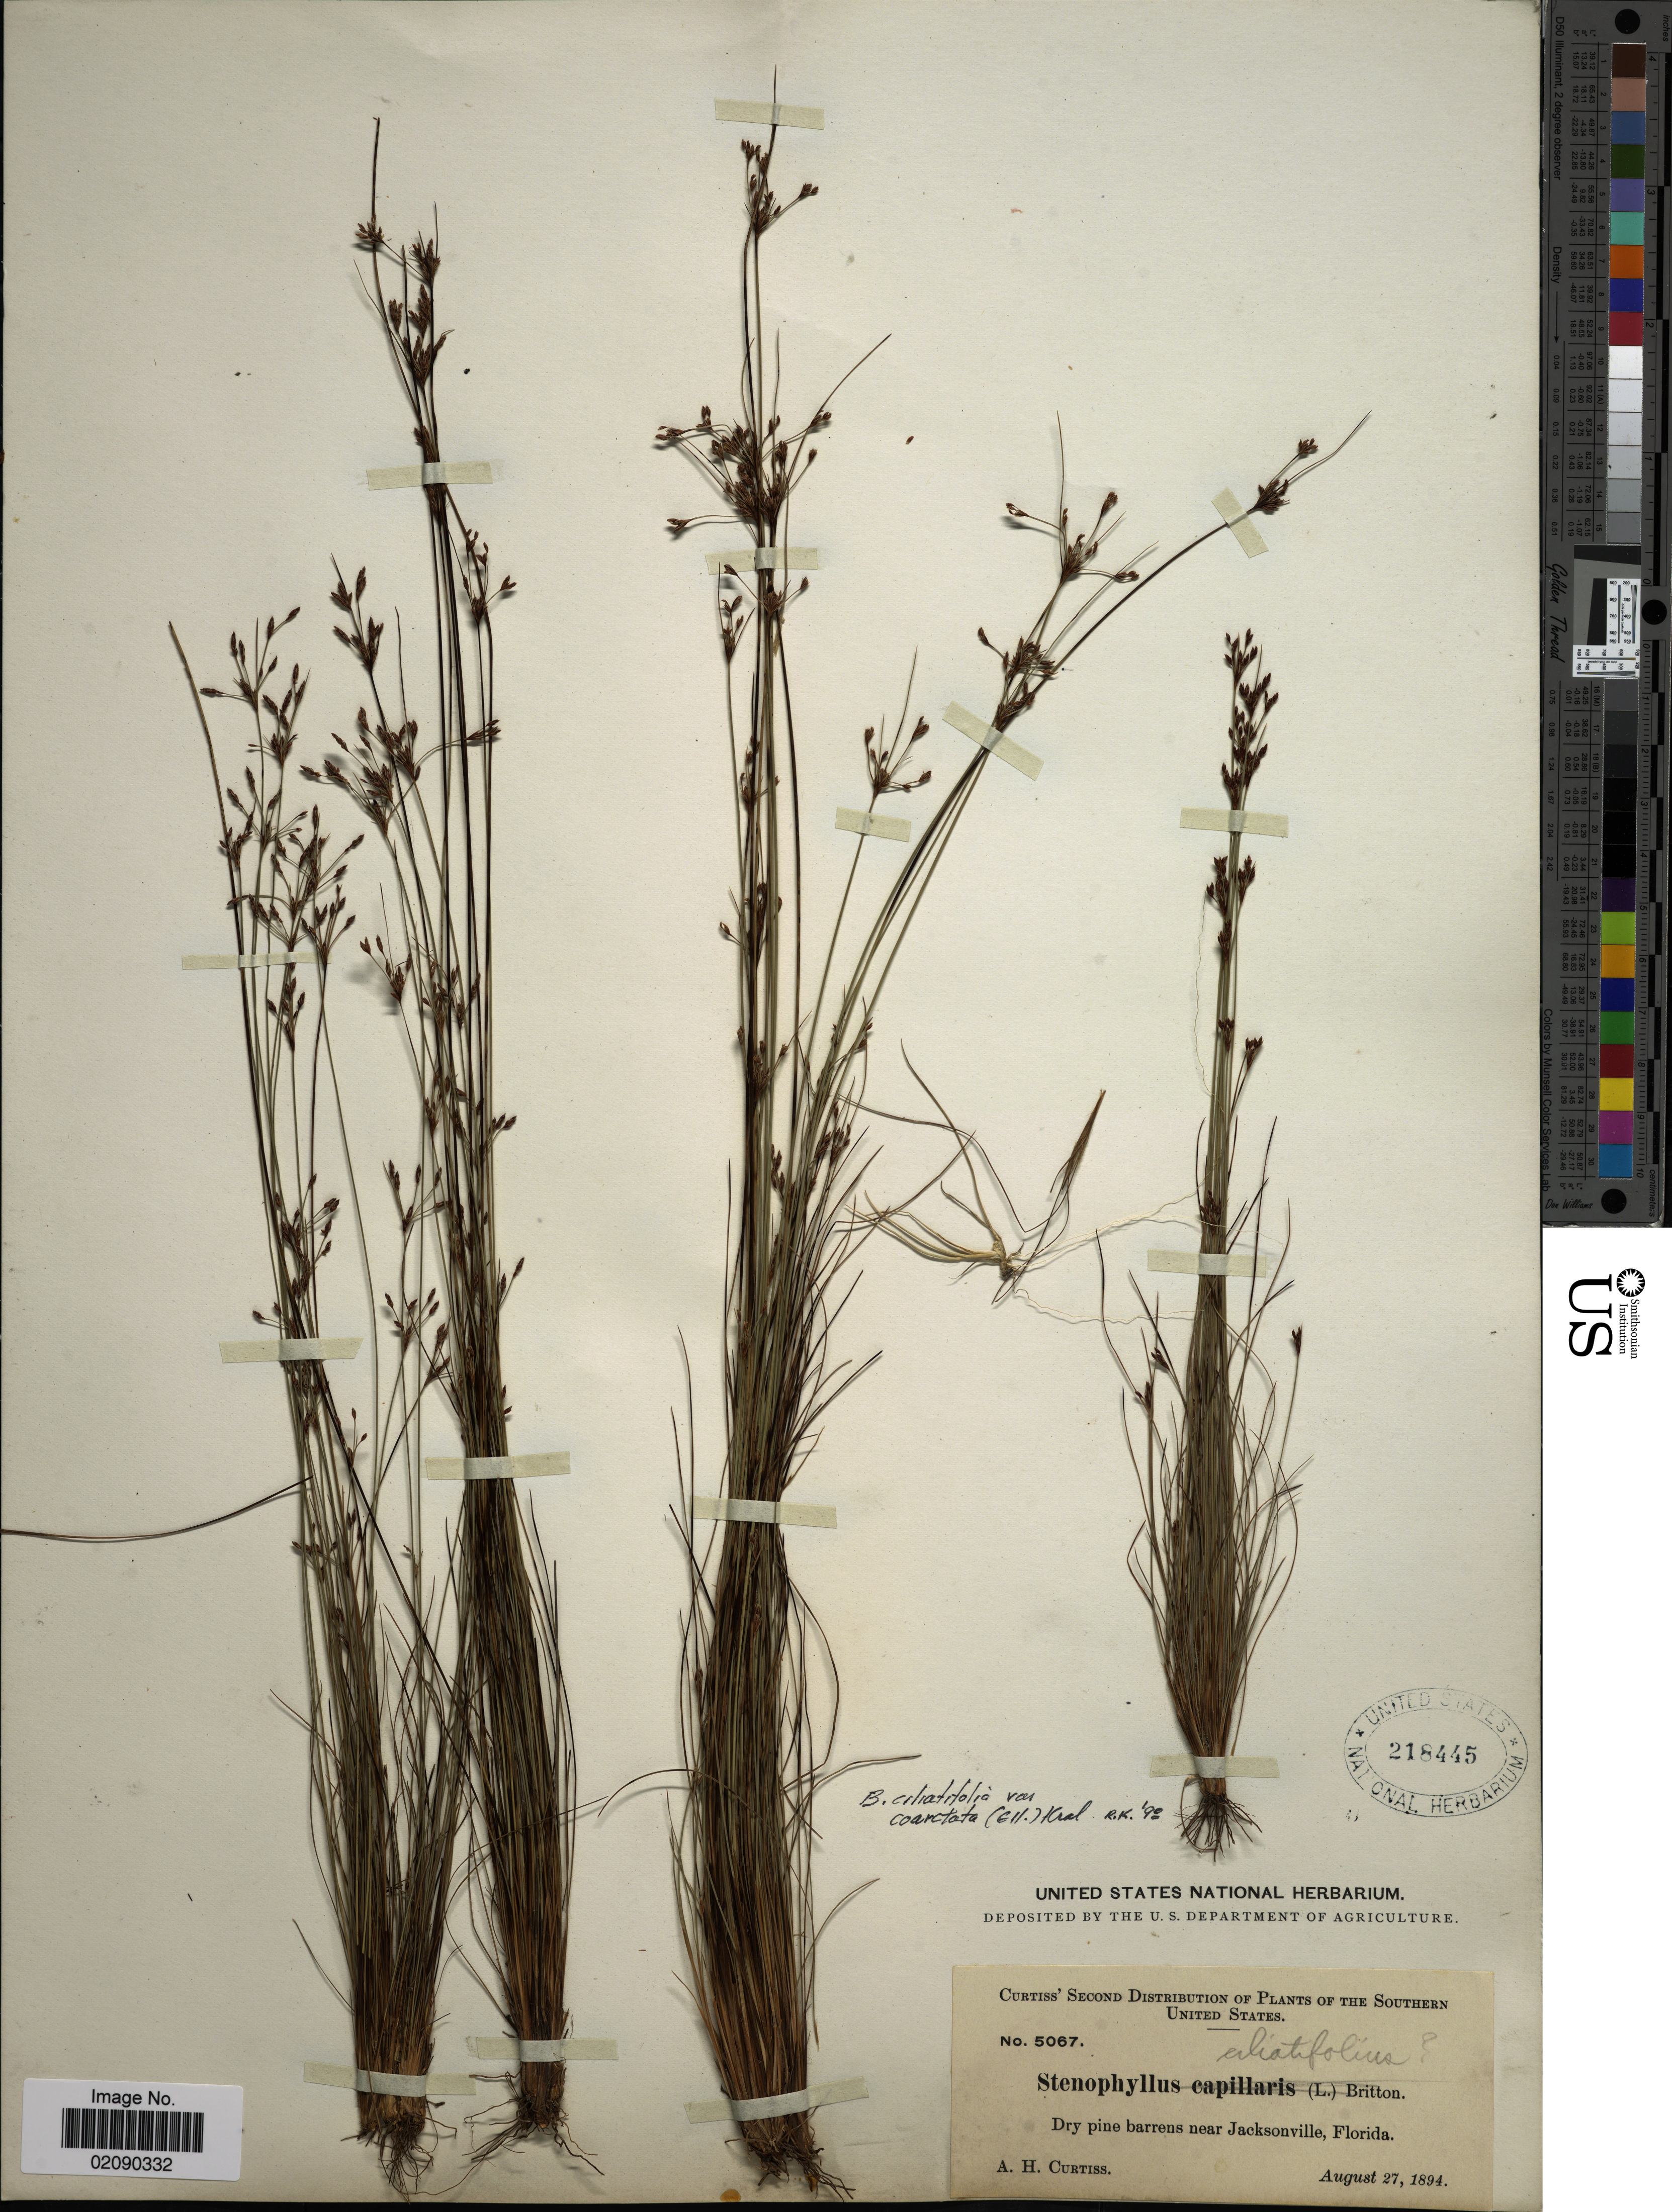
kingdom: Plantae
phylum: Tracheophyta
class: Liliopsida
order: Poales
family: Cyperaceae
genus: Bulbostylis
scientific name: Bulbostylis ciliatifolia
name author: (Elliott) Fernald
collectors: A. H. Curtiss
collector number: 5067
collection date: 1894-08-27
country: United States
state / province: Florida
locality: Near Jacksonville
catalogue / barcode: US 218445